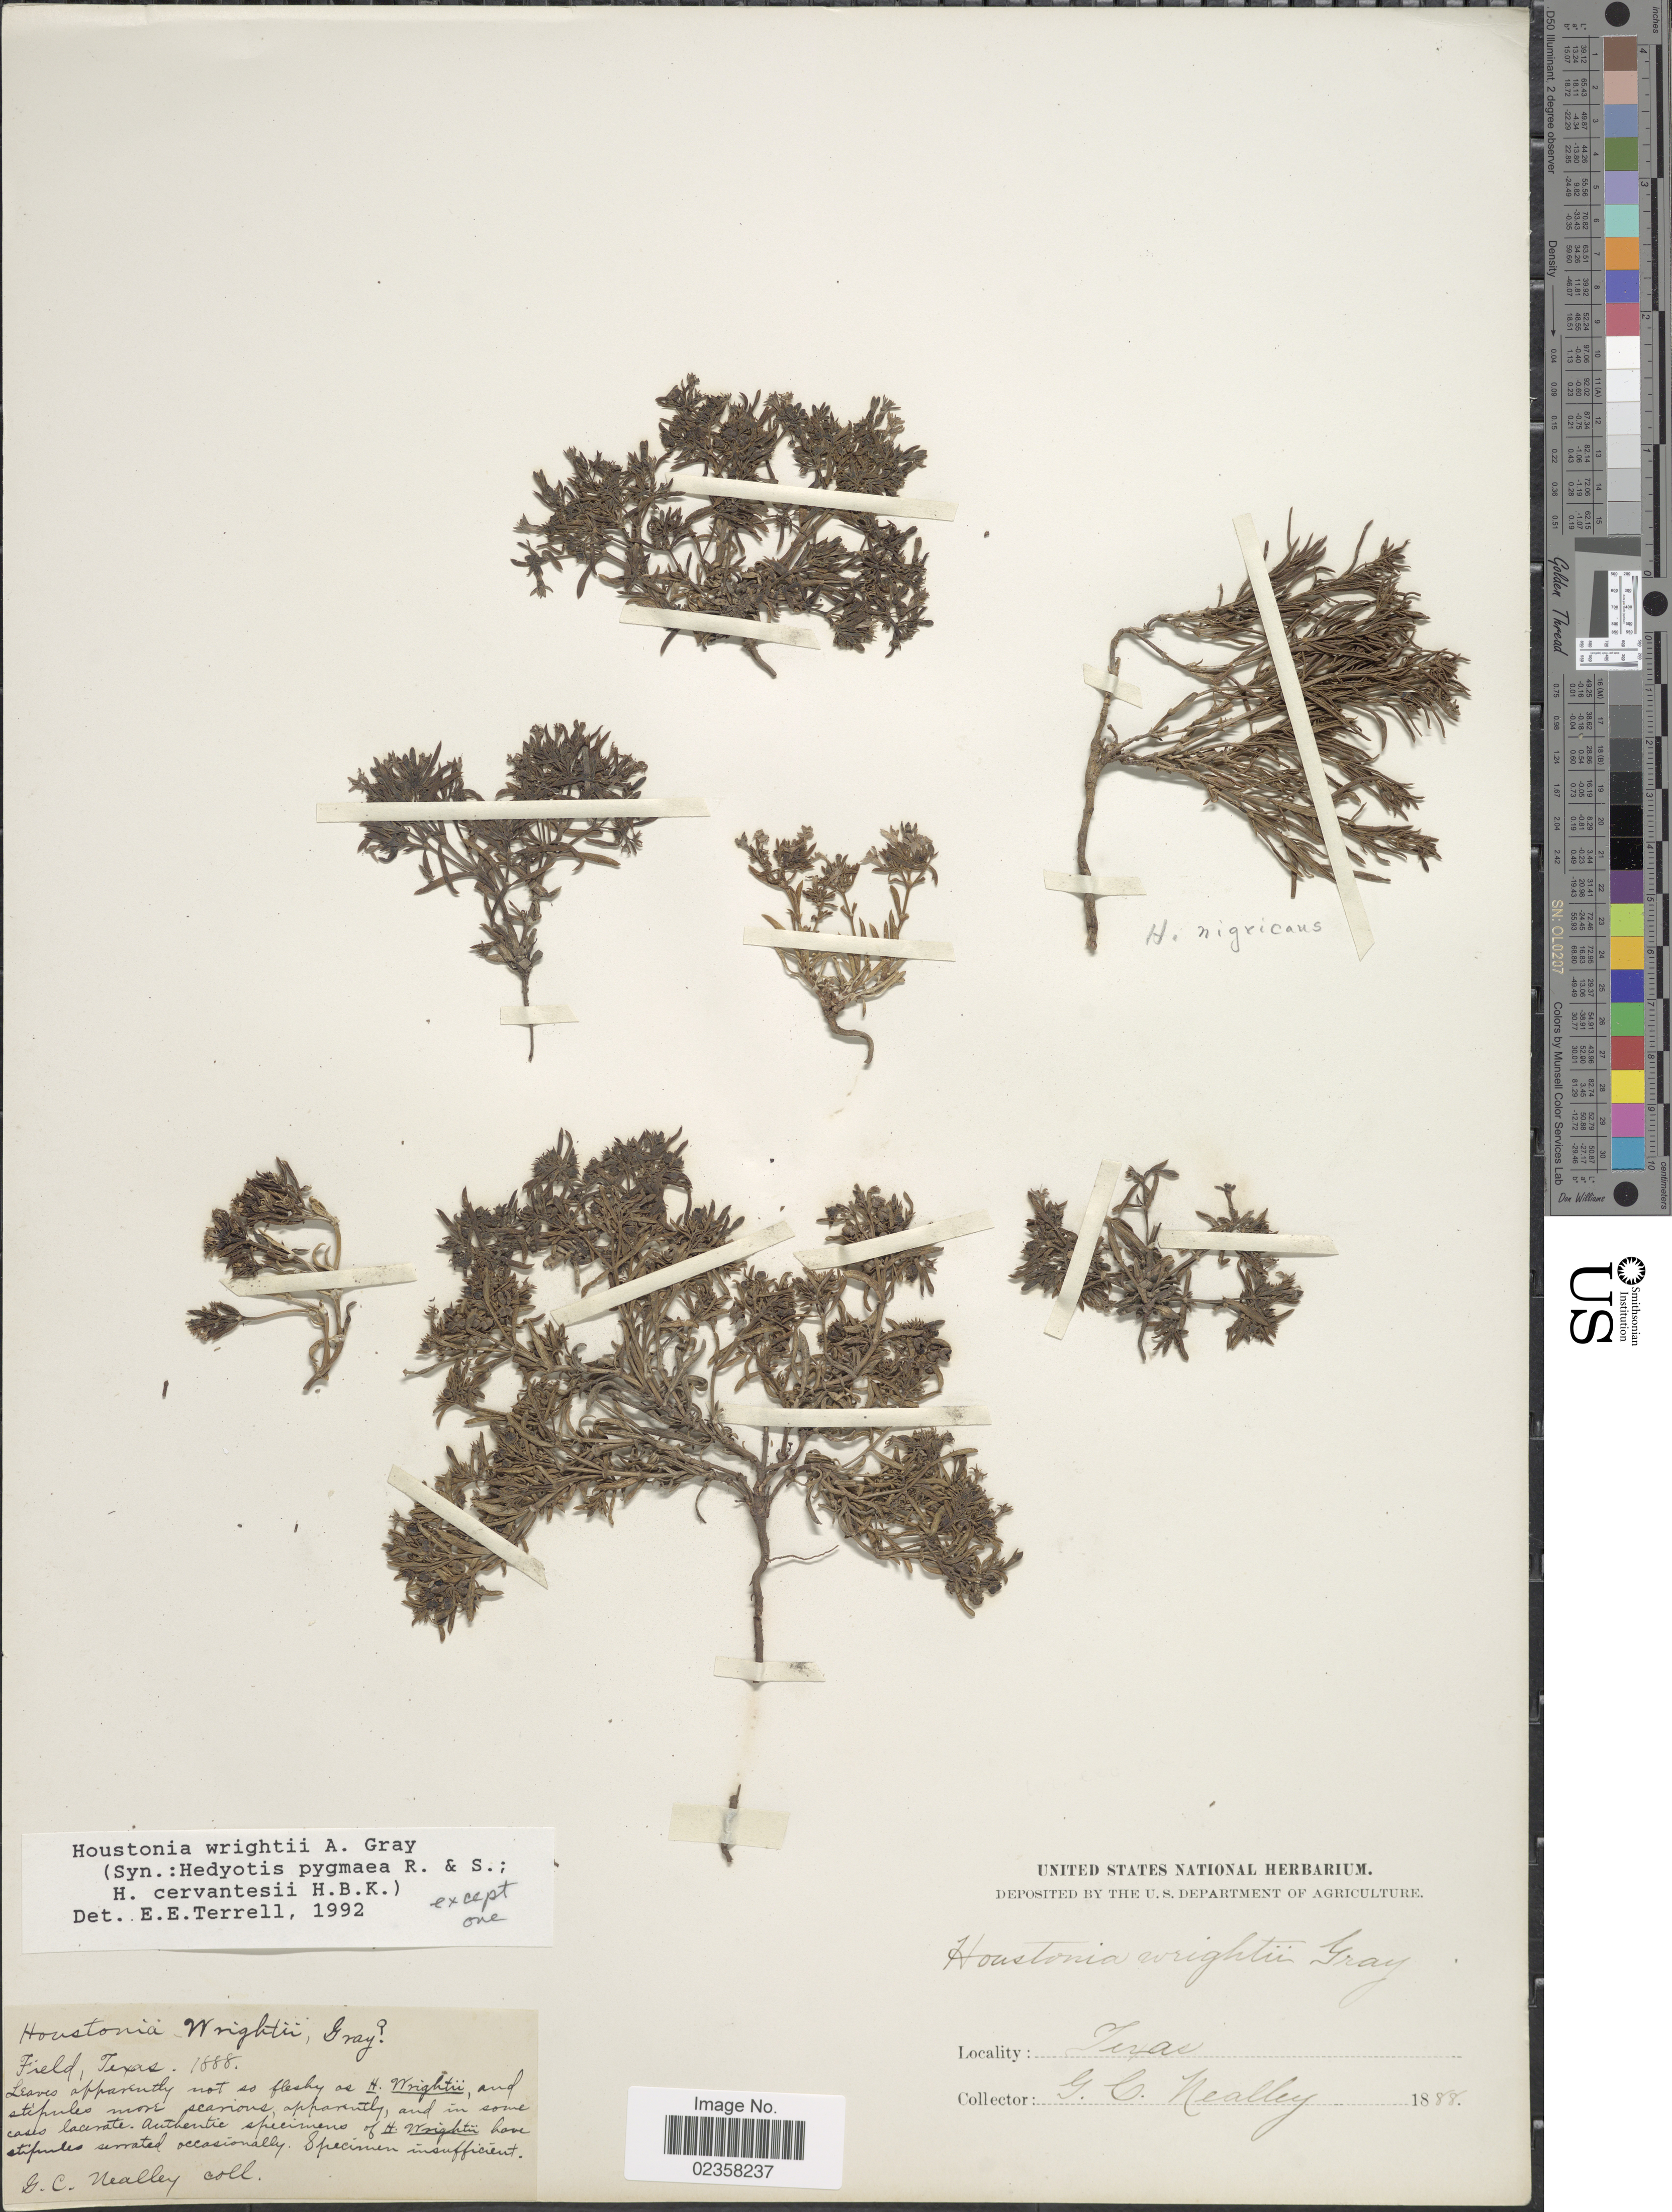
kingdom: Plantae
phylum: Tracheophyta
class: Magnoliopsida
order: Gentianales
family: Rubiaceae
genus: Houstonia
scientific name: Houstonia wrightii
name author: (A. Gray) A. Gray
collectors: G. C. Nealley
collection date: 1888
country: United States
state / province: Texas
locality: Field